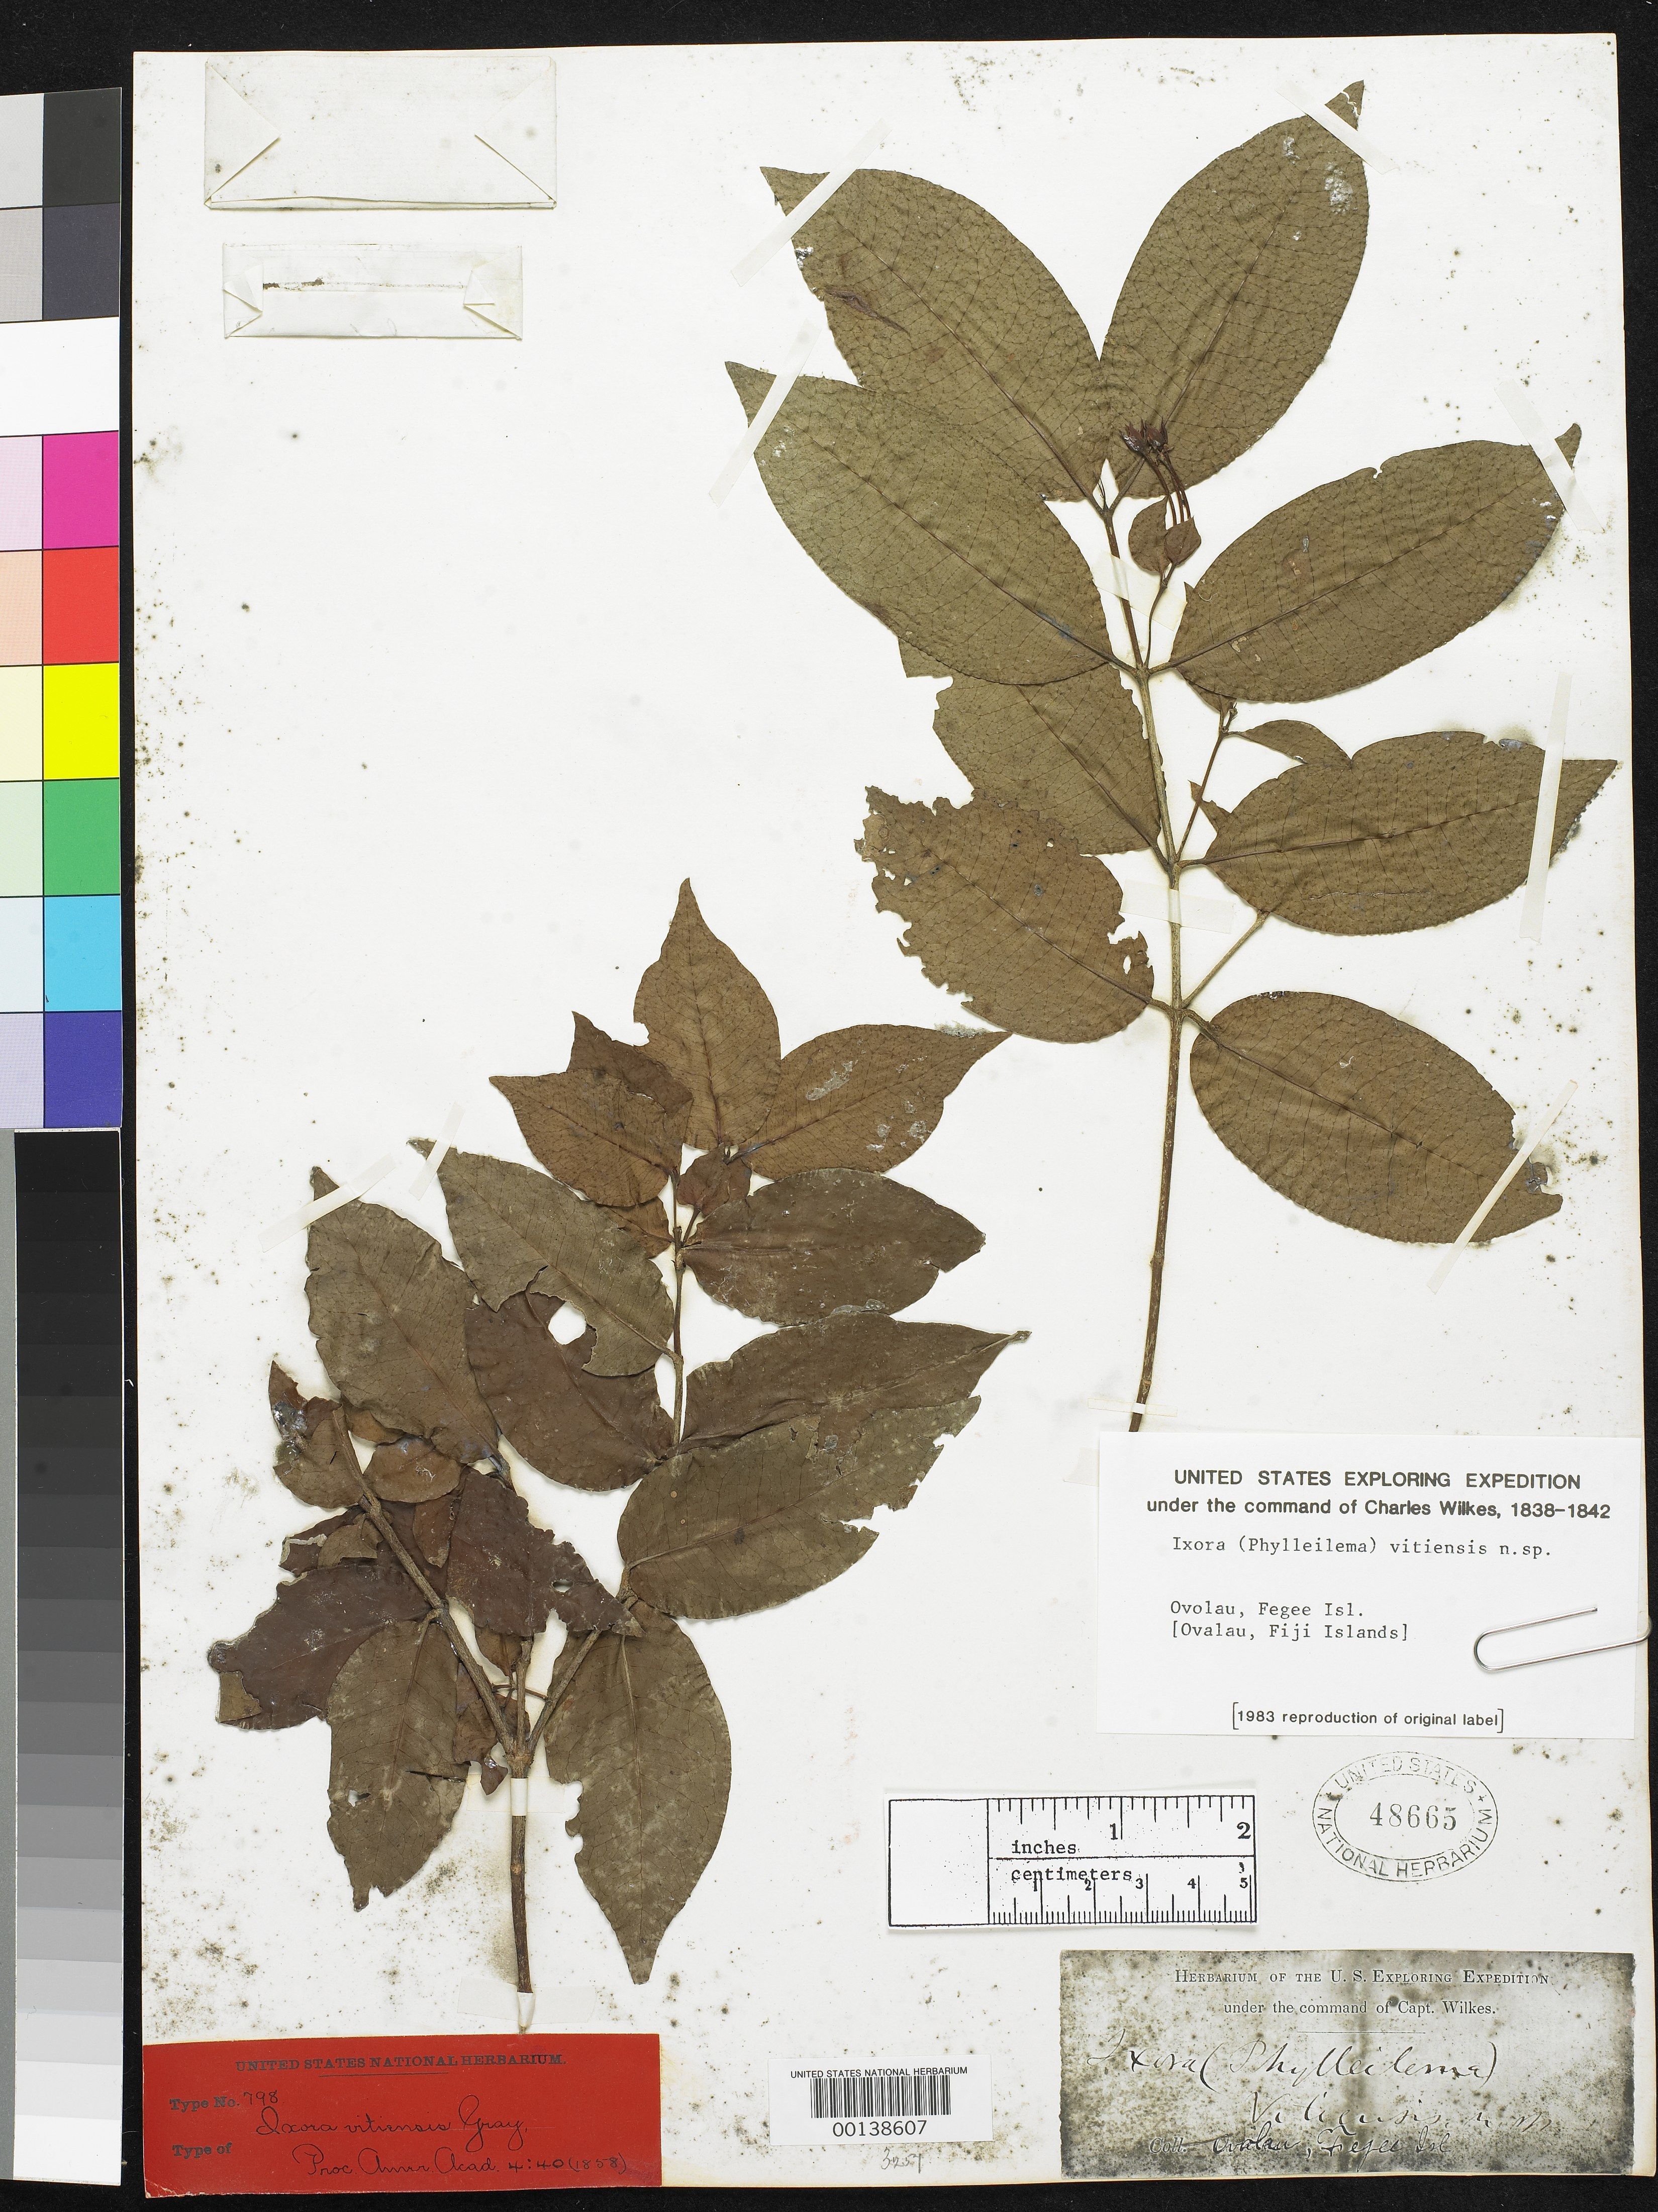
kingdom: Plantae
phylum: Tracheophyta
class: Magnoliopsida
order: Gentianales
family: Rubiaceae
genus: Ixora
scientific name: Ixora vitiensis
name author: A. Gray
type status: Type Collection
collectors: Wilkes Explor. Exped.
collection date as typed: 1838 to -- --- 1842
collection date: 1838/1842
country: Fiji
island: Ovalau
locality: Ovalau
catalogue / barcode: US 48665